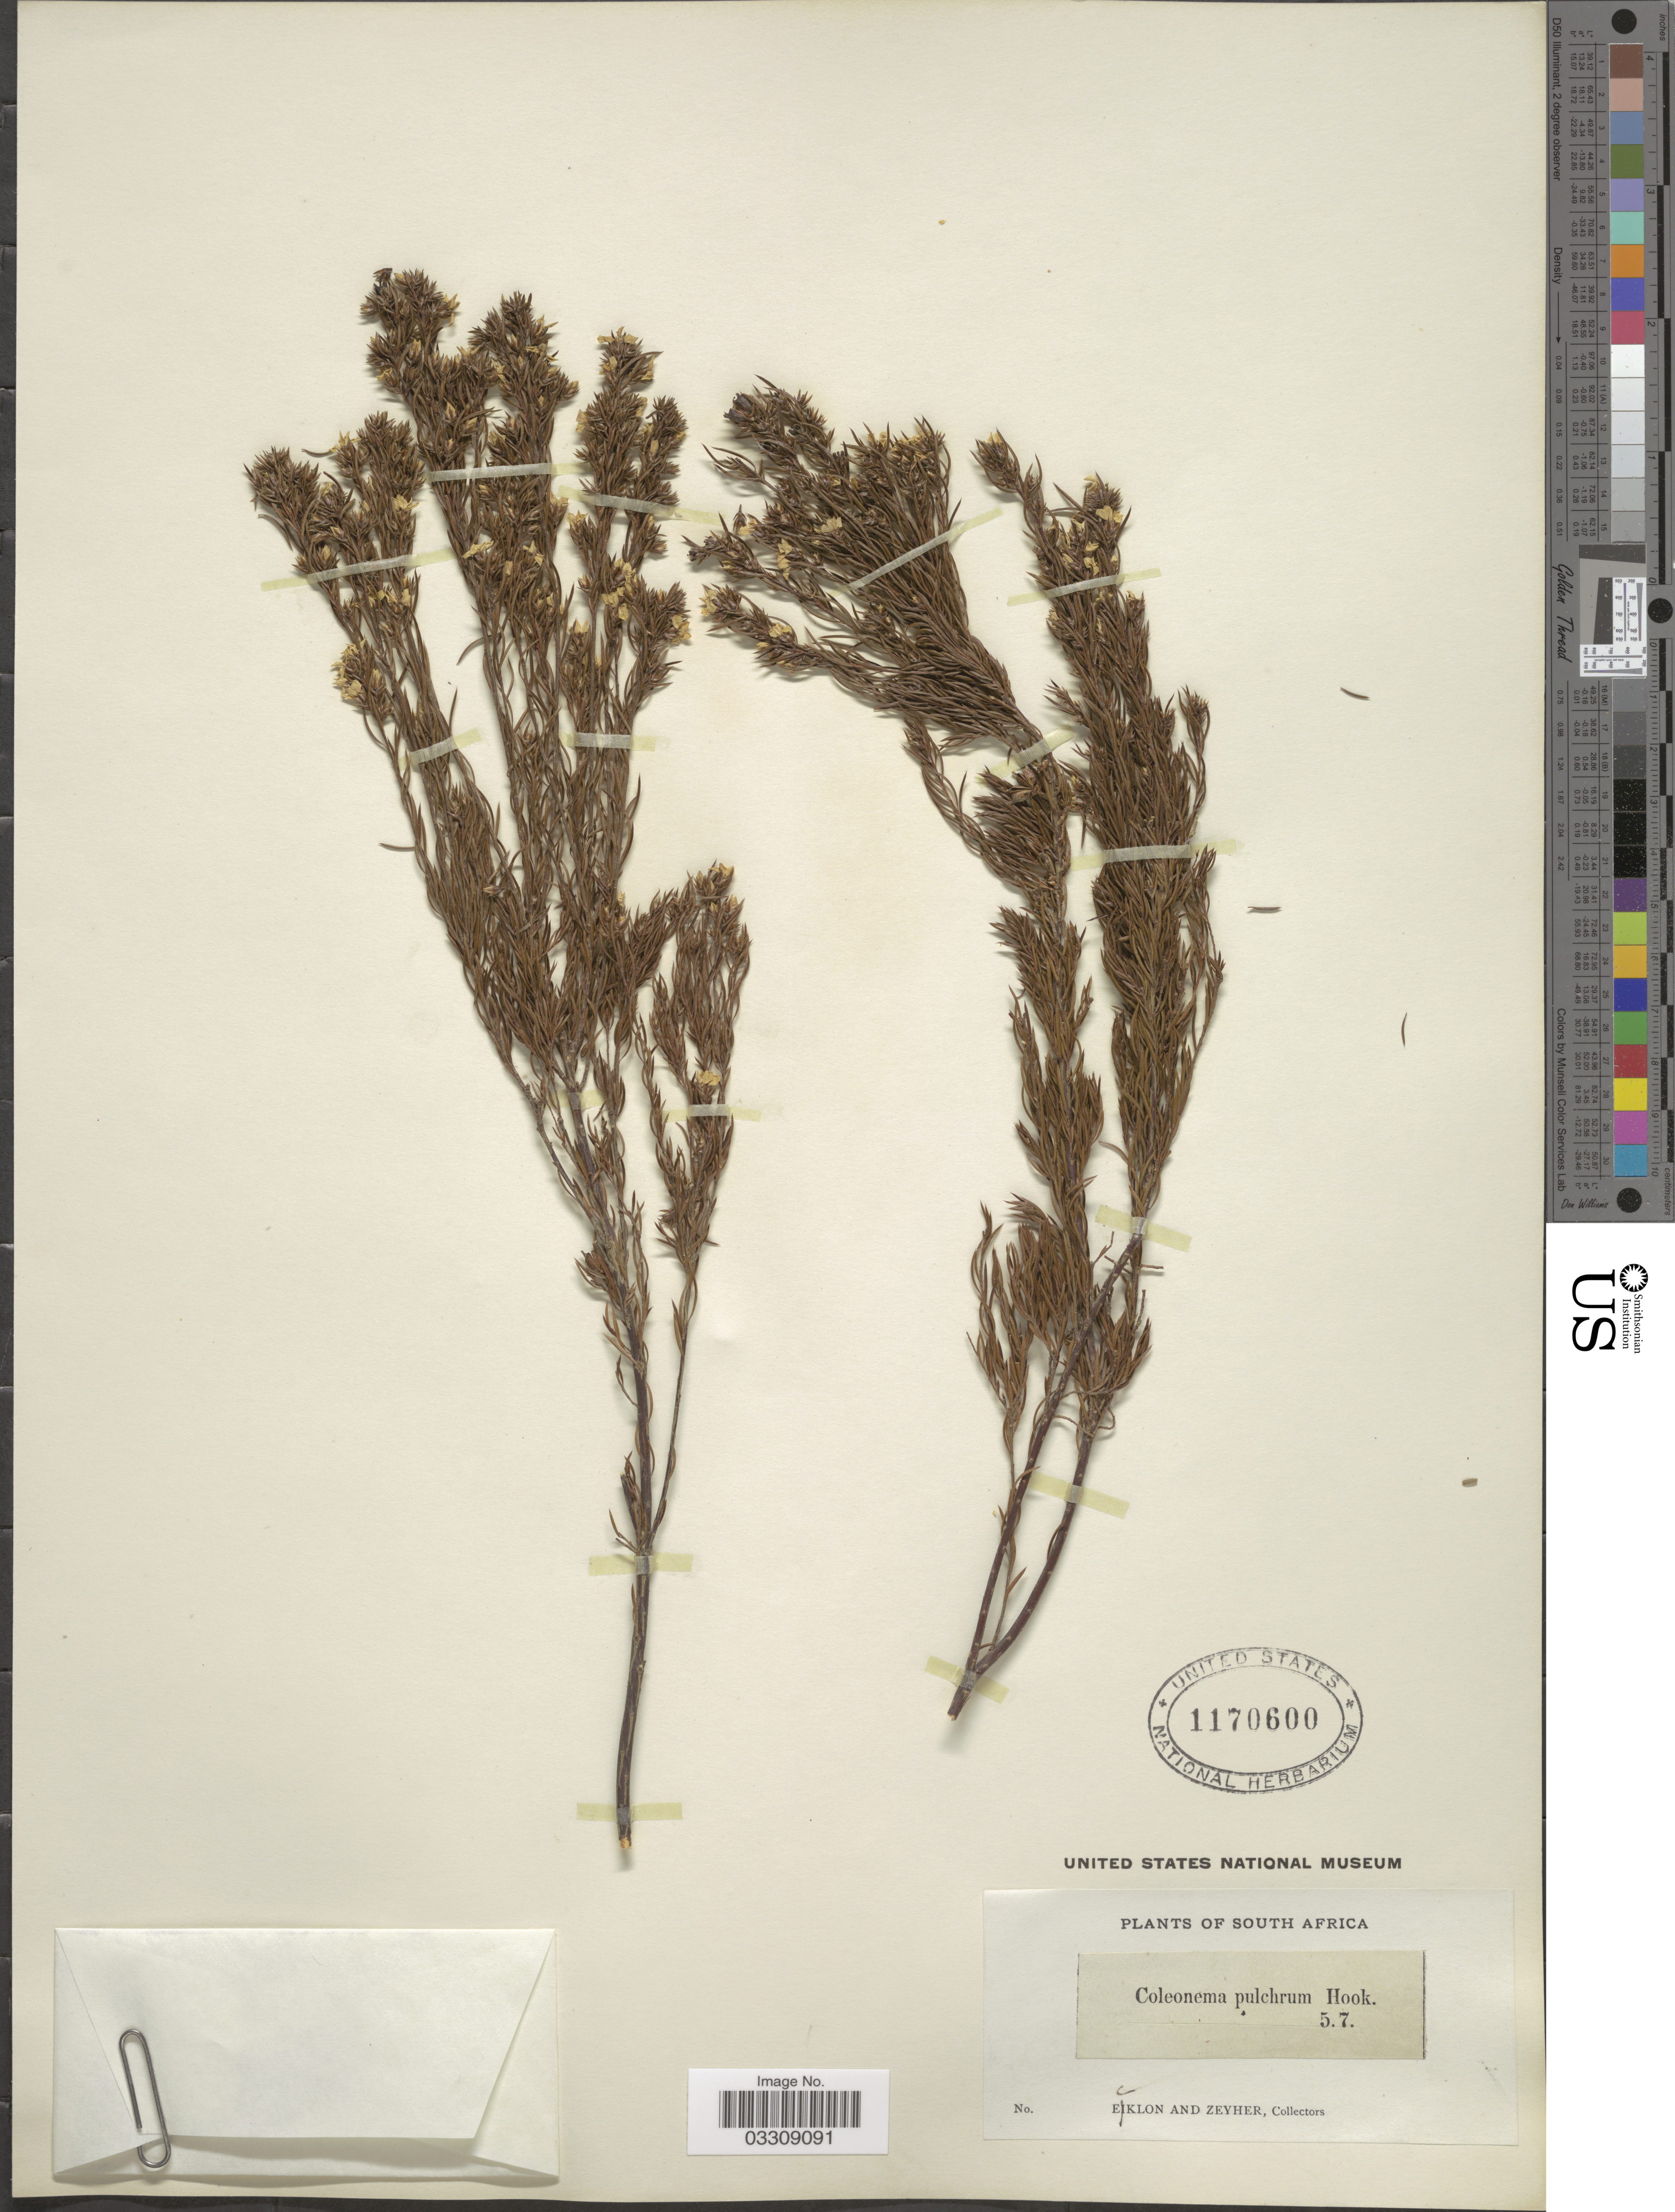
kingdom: Plantae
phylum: Tracheophyta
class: Magnoliopsida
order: Sapindales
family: Rutaceae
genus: Coleonema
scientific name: Coleonema pulchrum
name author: Hook.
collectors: -. Ecklon & -. Zeyher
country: South Africa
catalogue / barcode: US 1170600